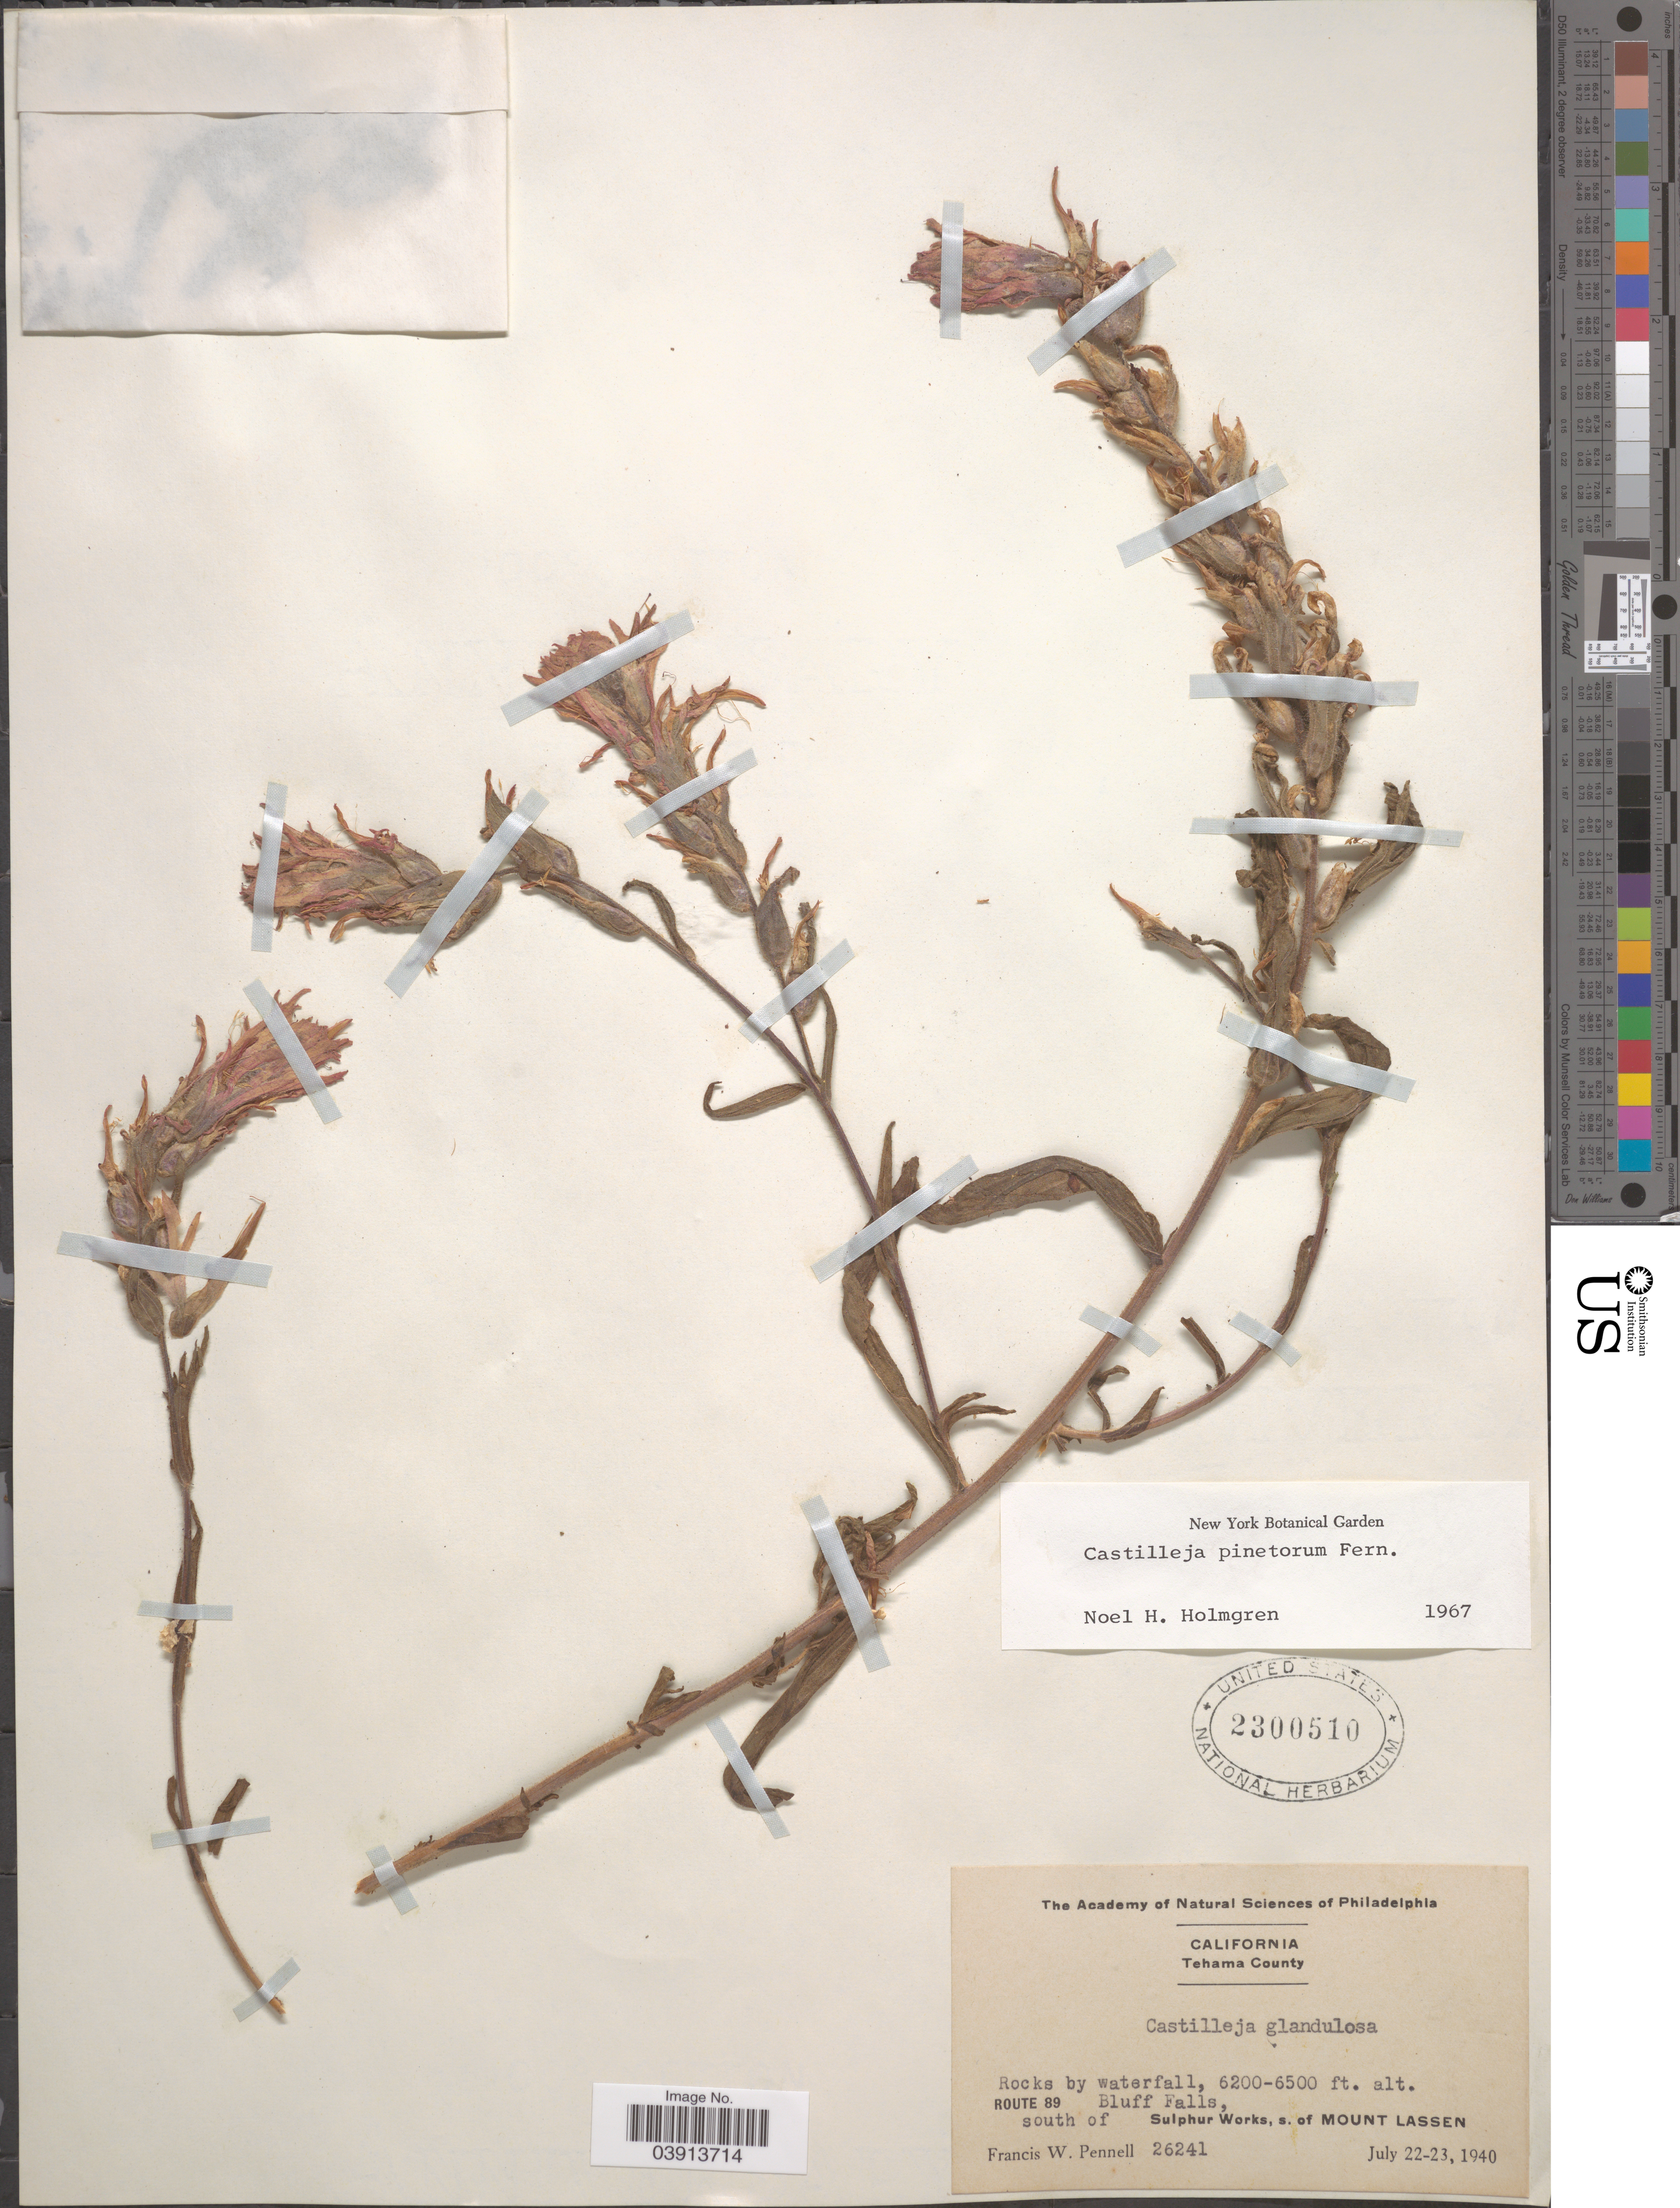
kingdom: Plantae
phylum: Tracheophyta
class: Magnoliopsida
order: Lamiales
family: Orobanchaceae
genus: Castilleja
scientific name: Castilleja pinetorum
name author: Fernald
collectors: F. W. Pennell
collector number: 26241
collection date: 1940-07-22/1940-07-23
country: United States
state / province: California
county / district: Tehama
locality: Tehama County. Route 89. Bluff Falls, south of Sulphur Works, s. of Mount Lassen.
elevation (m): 1890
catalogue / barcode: US 2300510